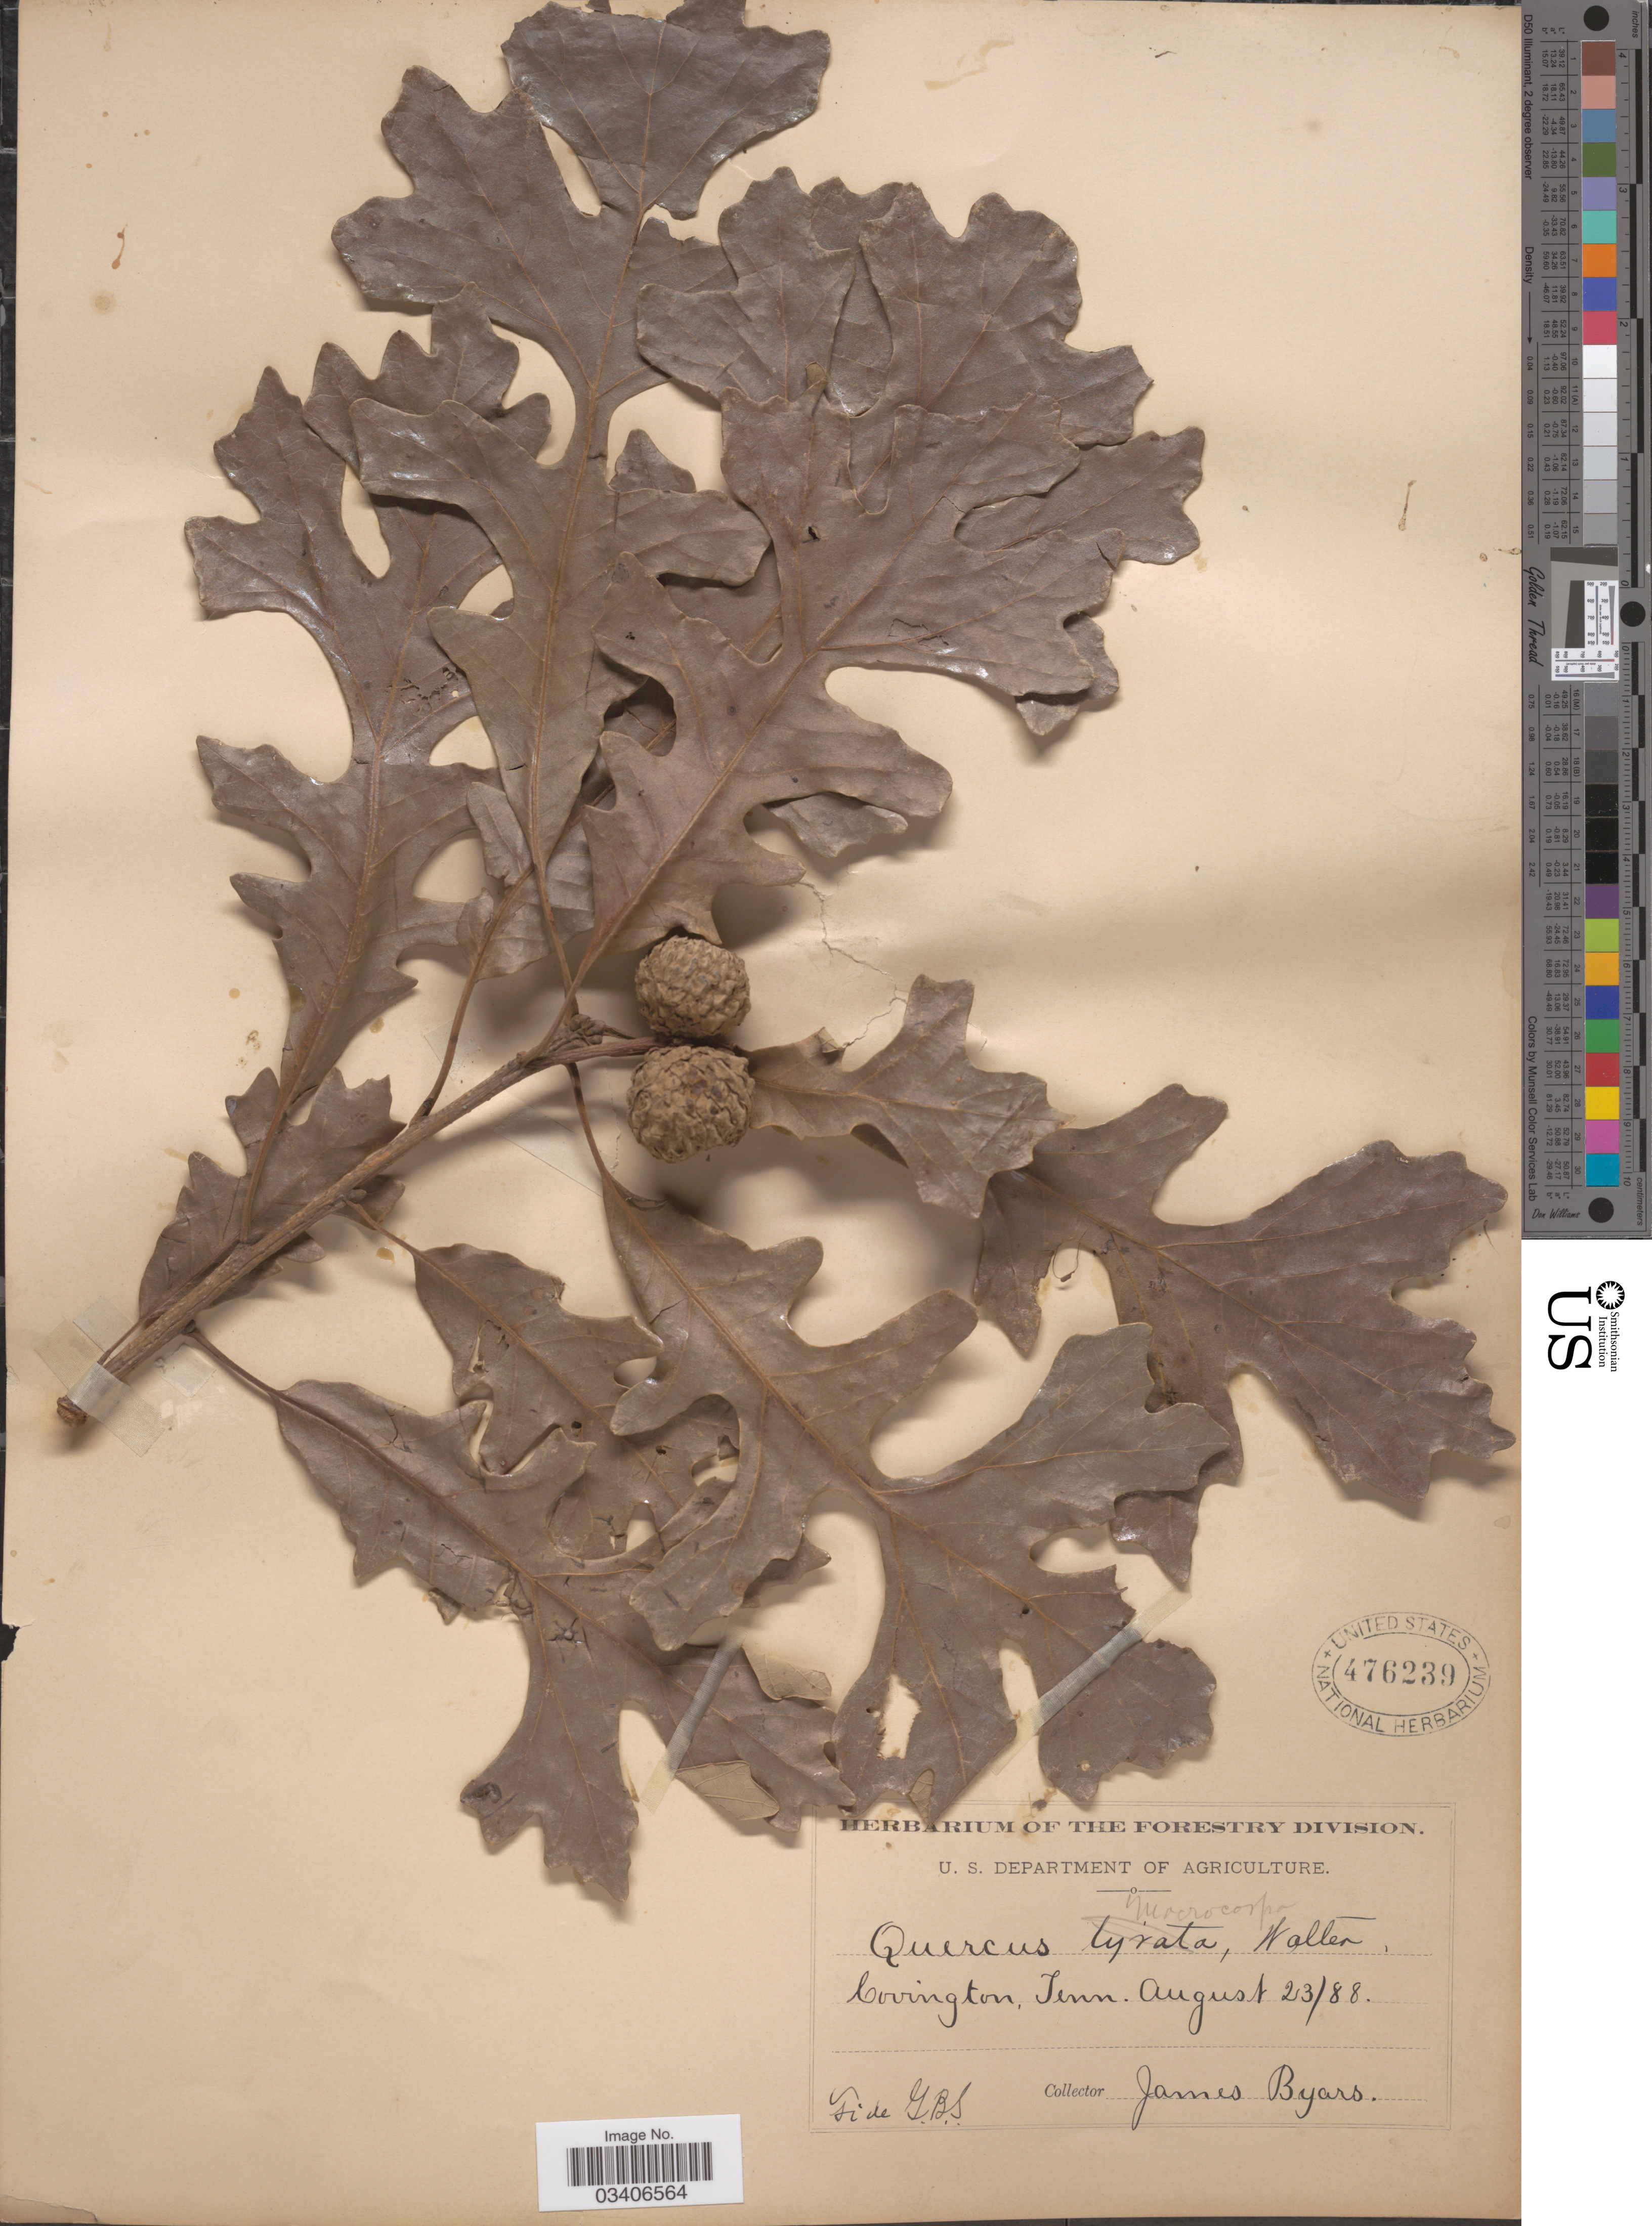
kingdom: Plantae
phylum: Tracheophyta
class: Magnoliopsida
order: Fagales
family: Fagaceae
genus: Quercus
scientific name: Quercus macrocarpa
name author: Michx.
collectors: J. Byars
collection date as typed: Transcribed d/m/y: 23/8/88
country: United States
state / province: Tennessee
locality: Covington.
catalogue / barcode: US 476239